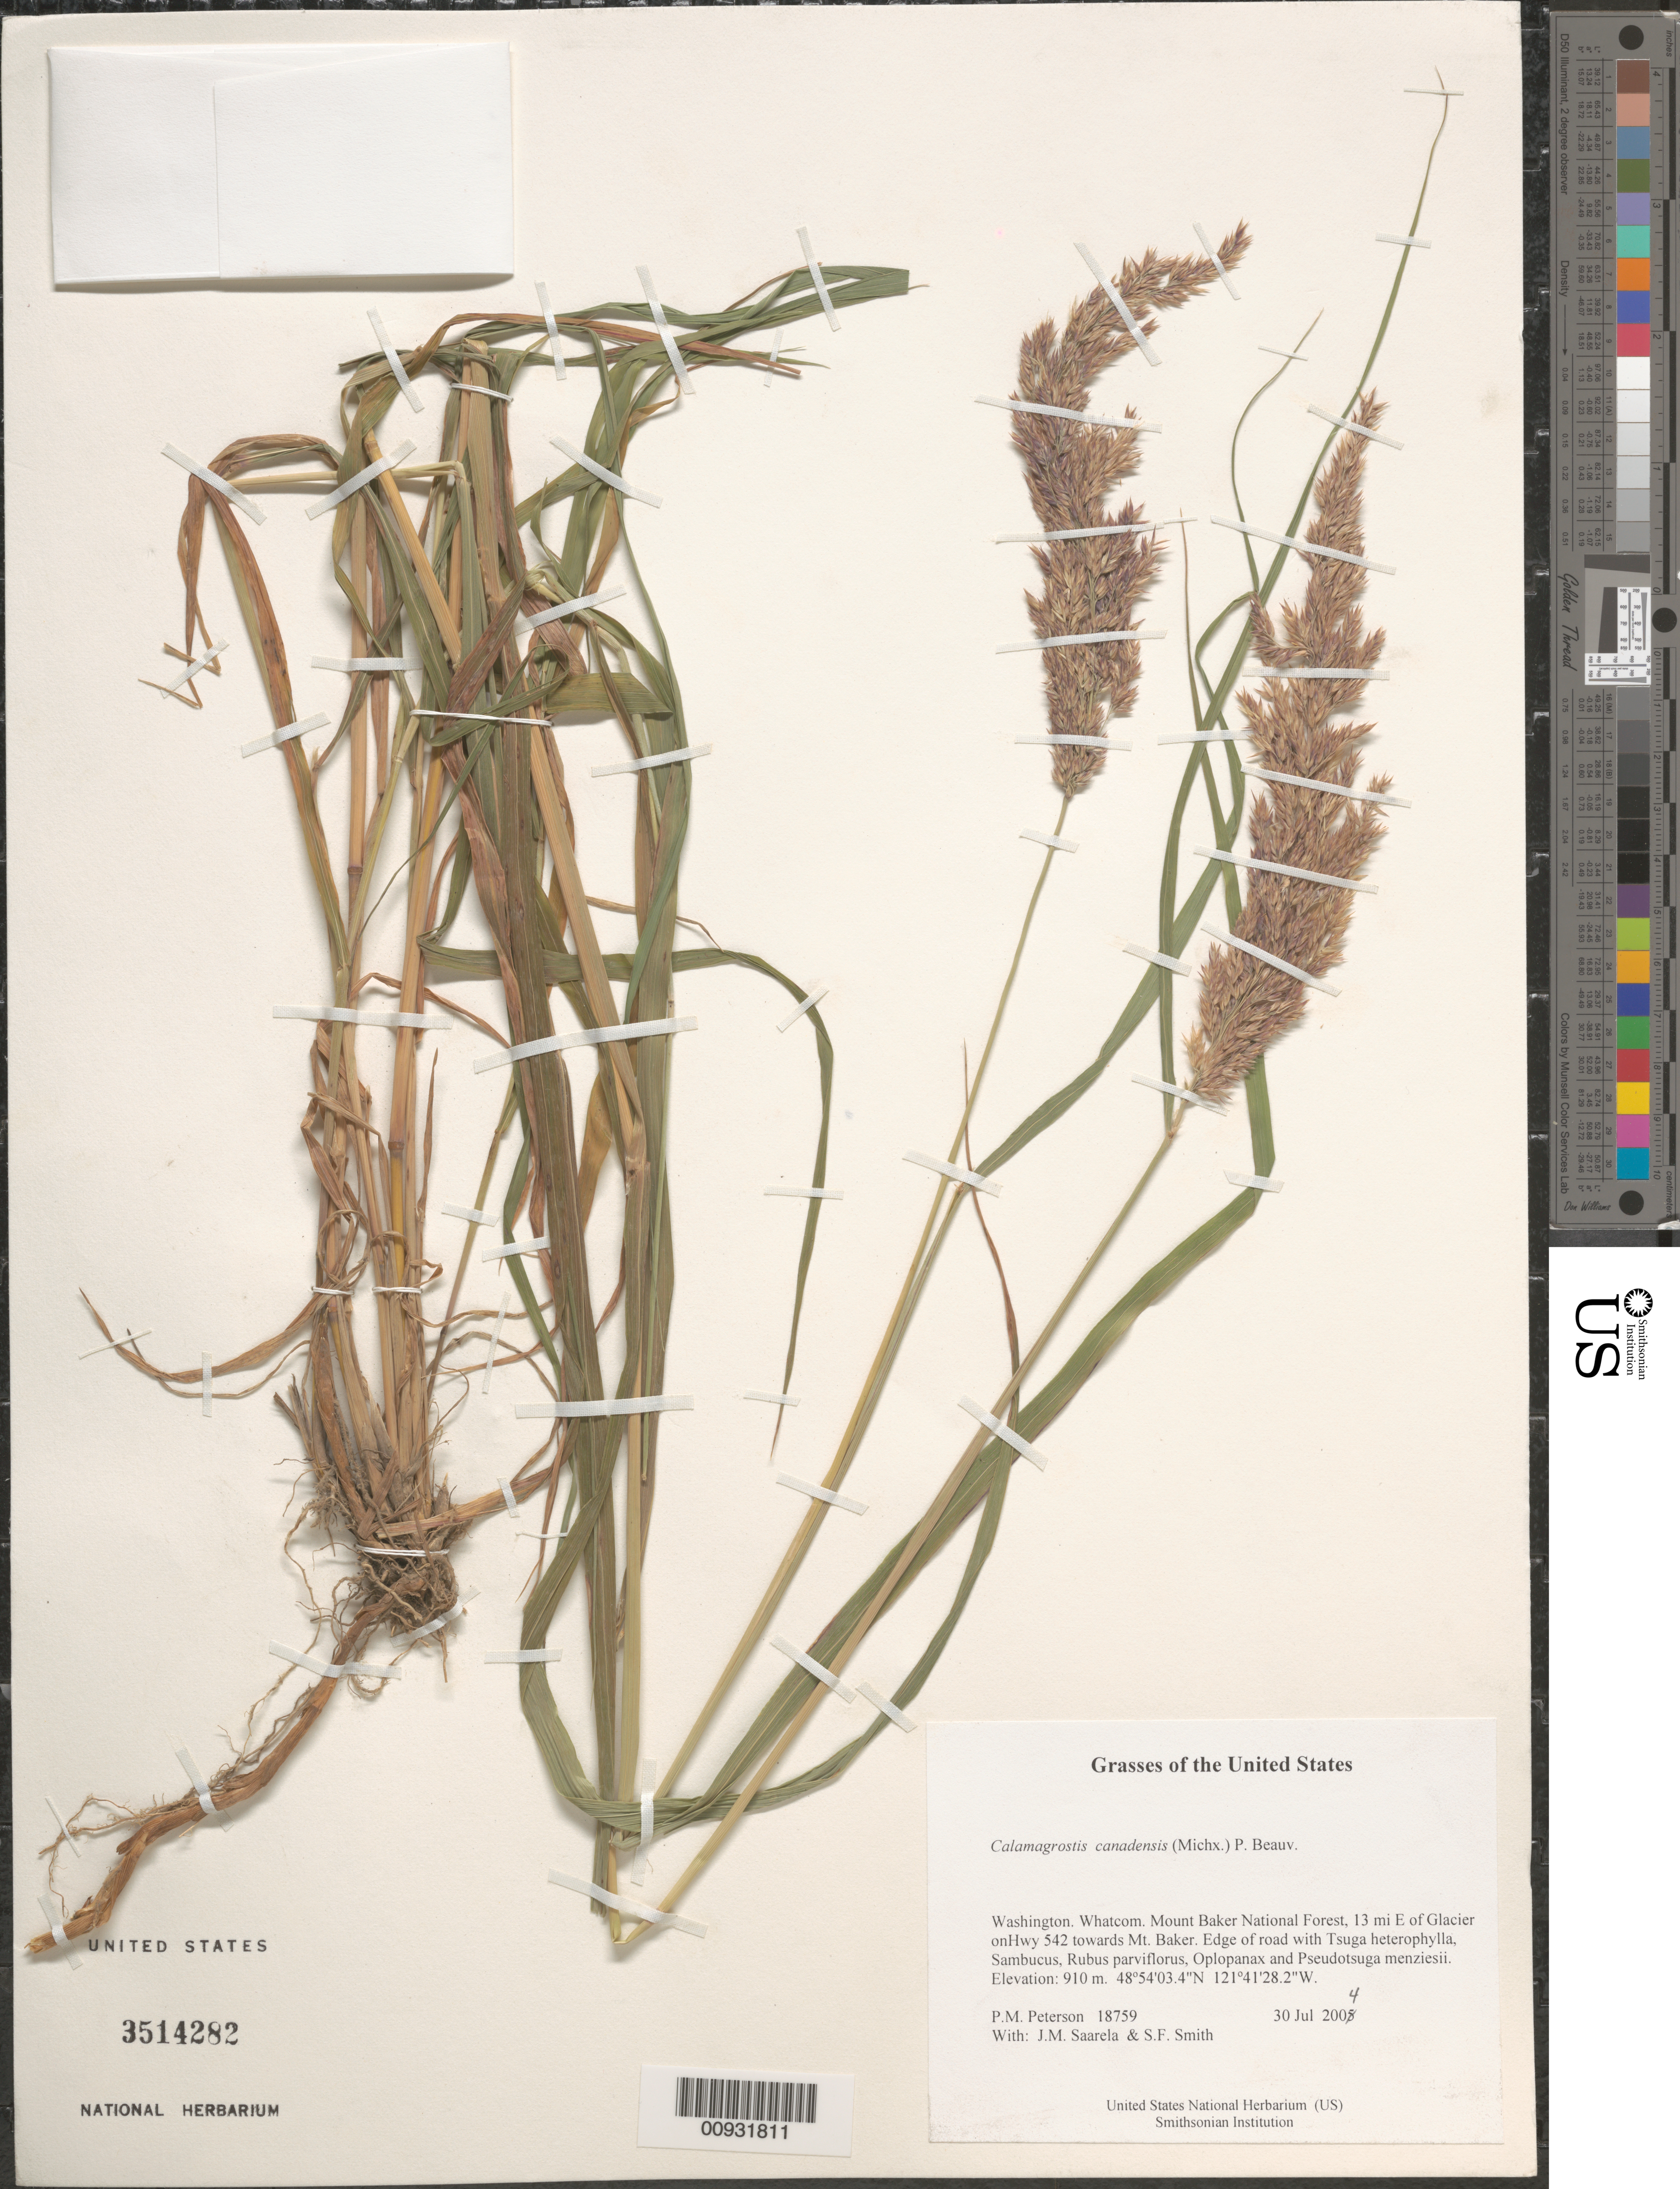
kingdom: Plantae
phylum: Tracheophyta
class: Liliopsida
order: Poales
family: Poaceae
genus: Calamagrostis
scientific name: Calamagrostis canadensis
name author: (Michx.) P. Beauv.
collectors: P. M. Peterson, J. Saarela & S.F. Smith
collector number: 18759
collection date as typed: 30 Jul 2004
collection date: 2004-07-30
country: United States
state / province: Washington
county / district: Whatcom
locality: Mount Baker National Forest, 13 mi E of Glacier onHwy 542 towards Mt. Baker. Edge of road with Tsuga heterophylla, Sambucus, Rubus parviflorus, Oplopanax and Pseudotsuga menziesii.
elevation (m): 910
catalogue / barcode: US 3514282